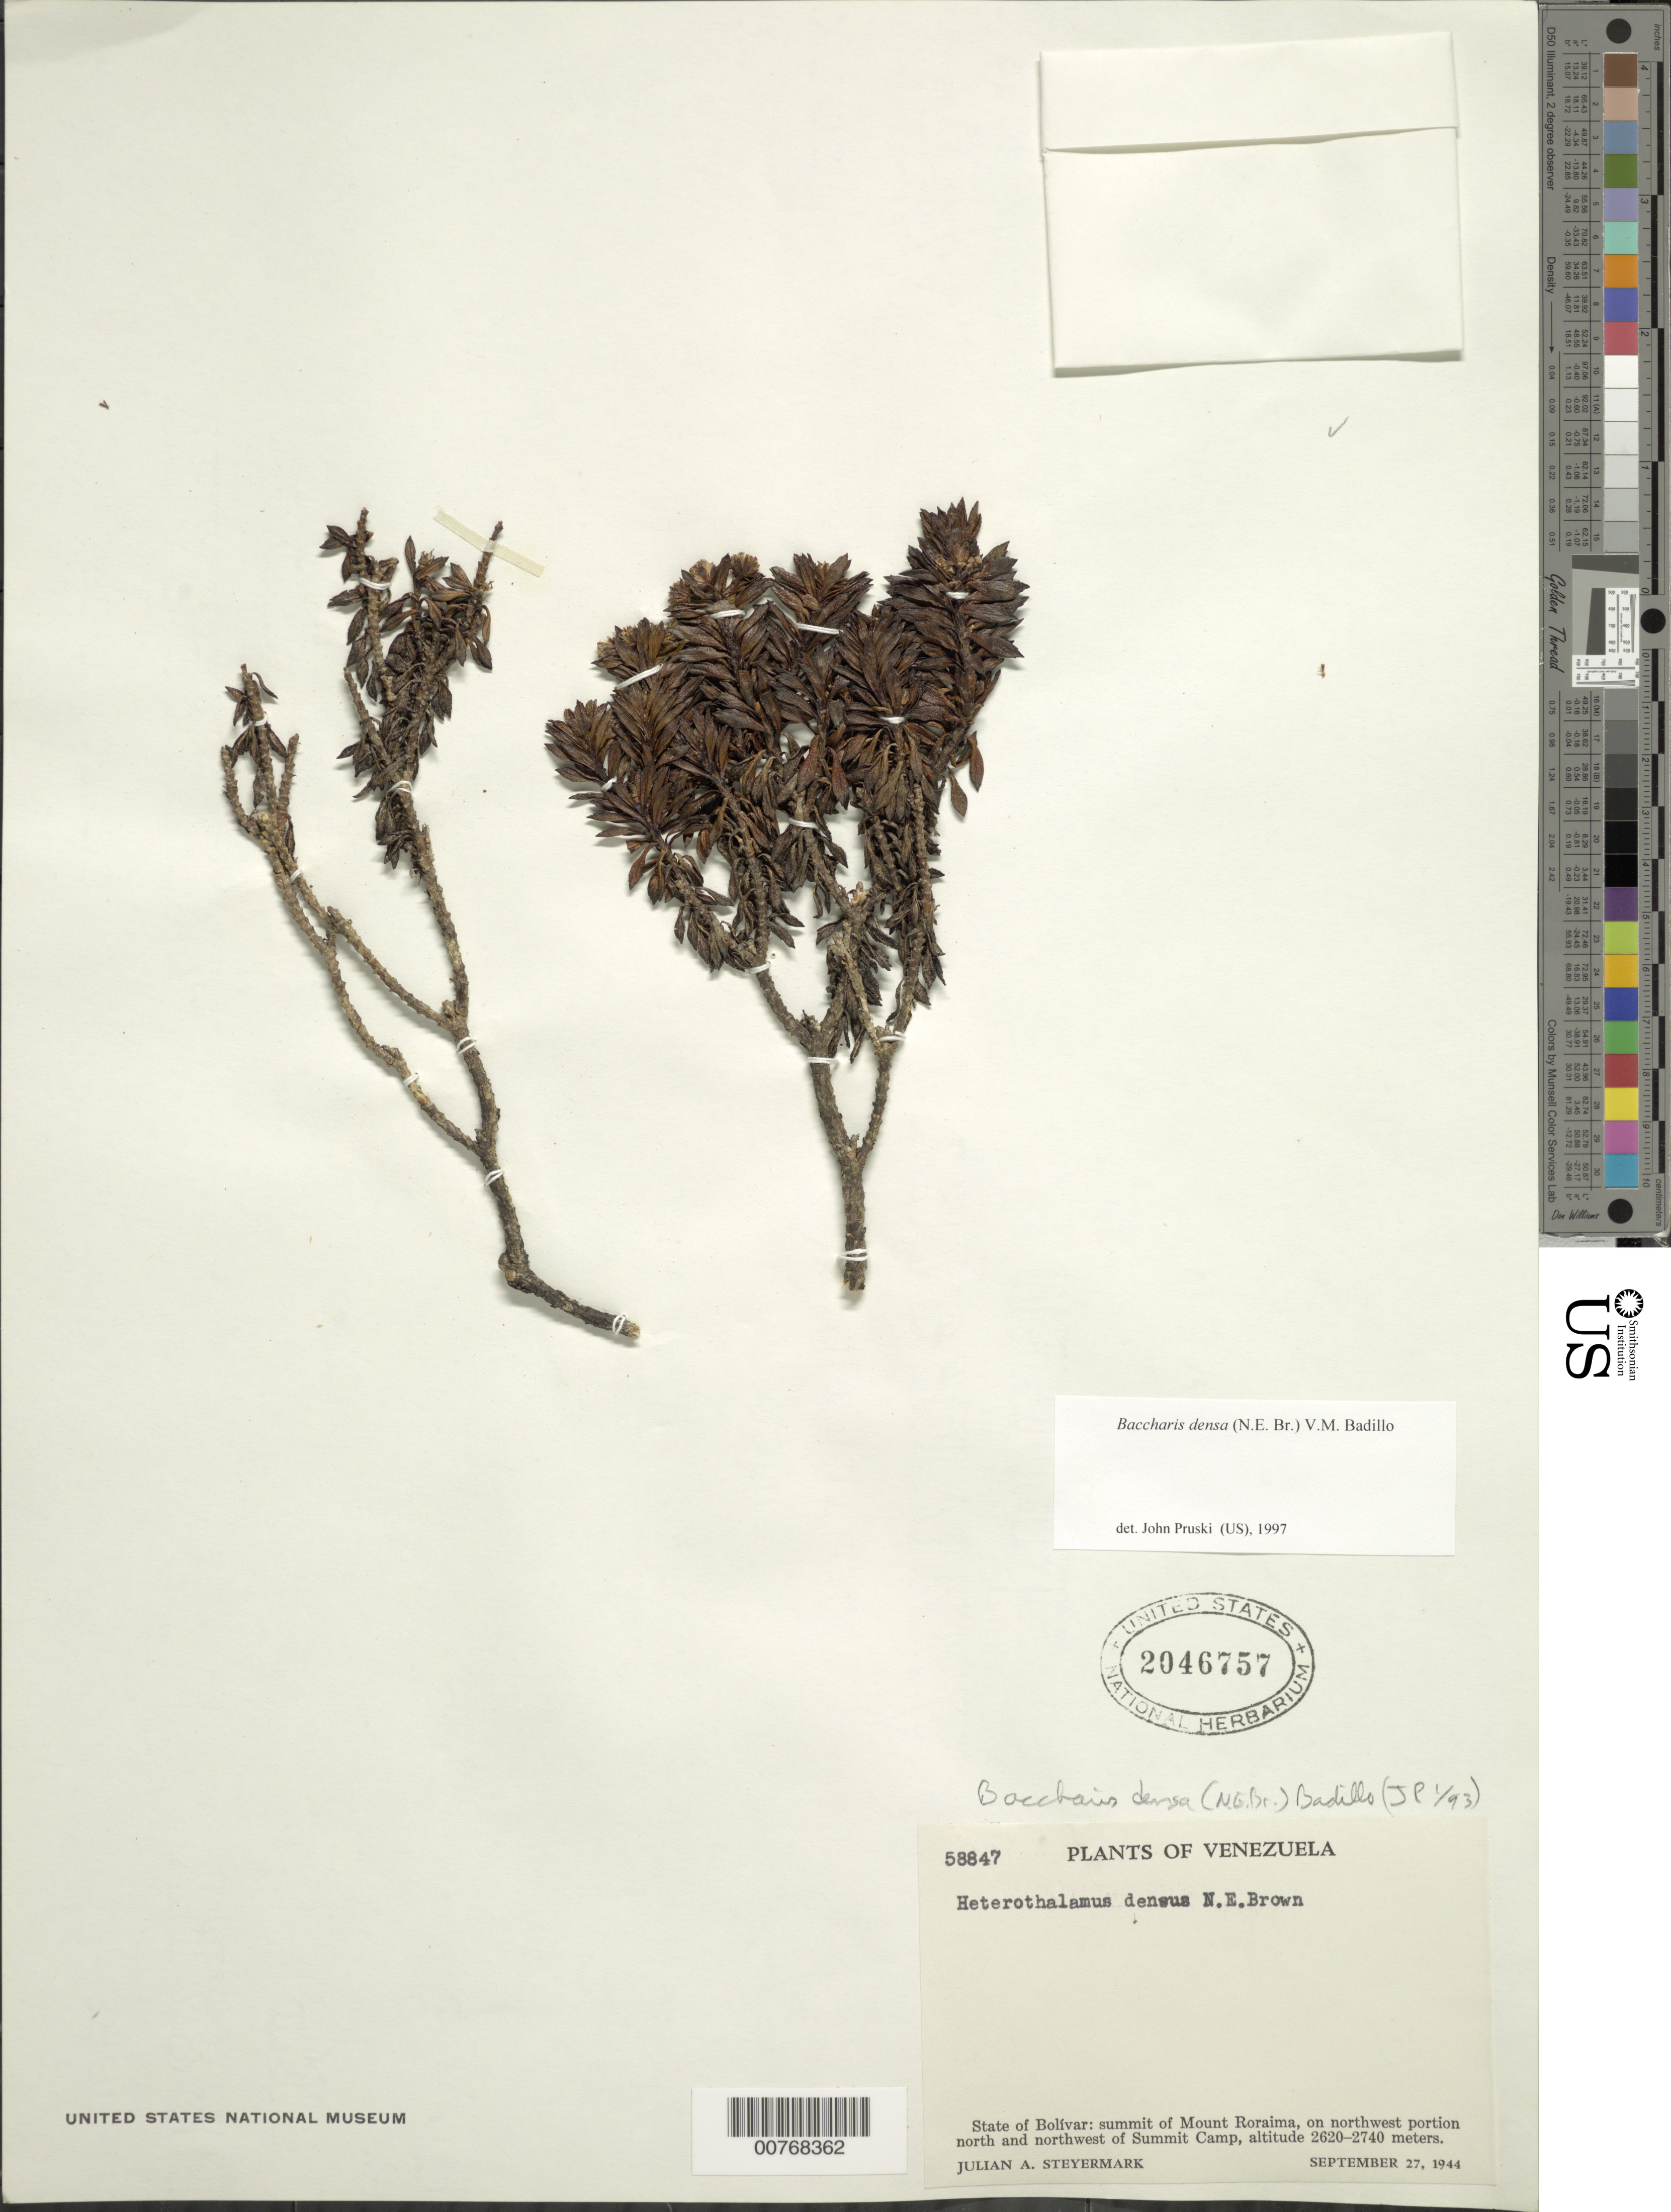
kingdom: Plantae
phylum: Tracheophyta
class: Magnoliopsida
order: Asterales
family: Asteraceae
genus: Baccharis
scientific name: Baccharis densa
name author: (N.E. Br.) V.M. Badillo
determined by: Pruski, J. F.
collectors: J. Steyermark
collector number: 58847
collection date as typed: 27-Sep-44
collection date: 1944-09-27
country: Venezuela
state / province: Bolívar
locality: Mt. Roraima, summit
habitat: Shrubby growth among morros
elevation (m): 2620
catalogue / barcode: US 2046757